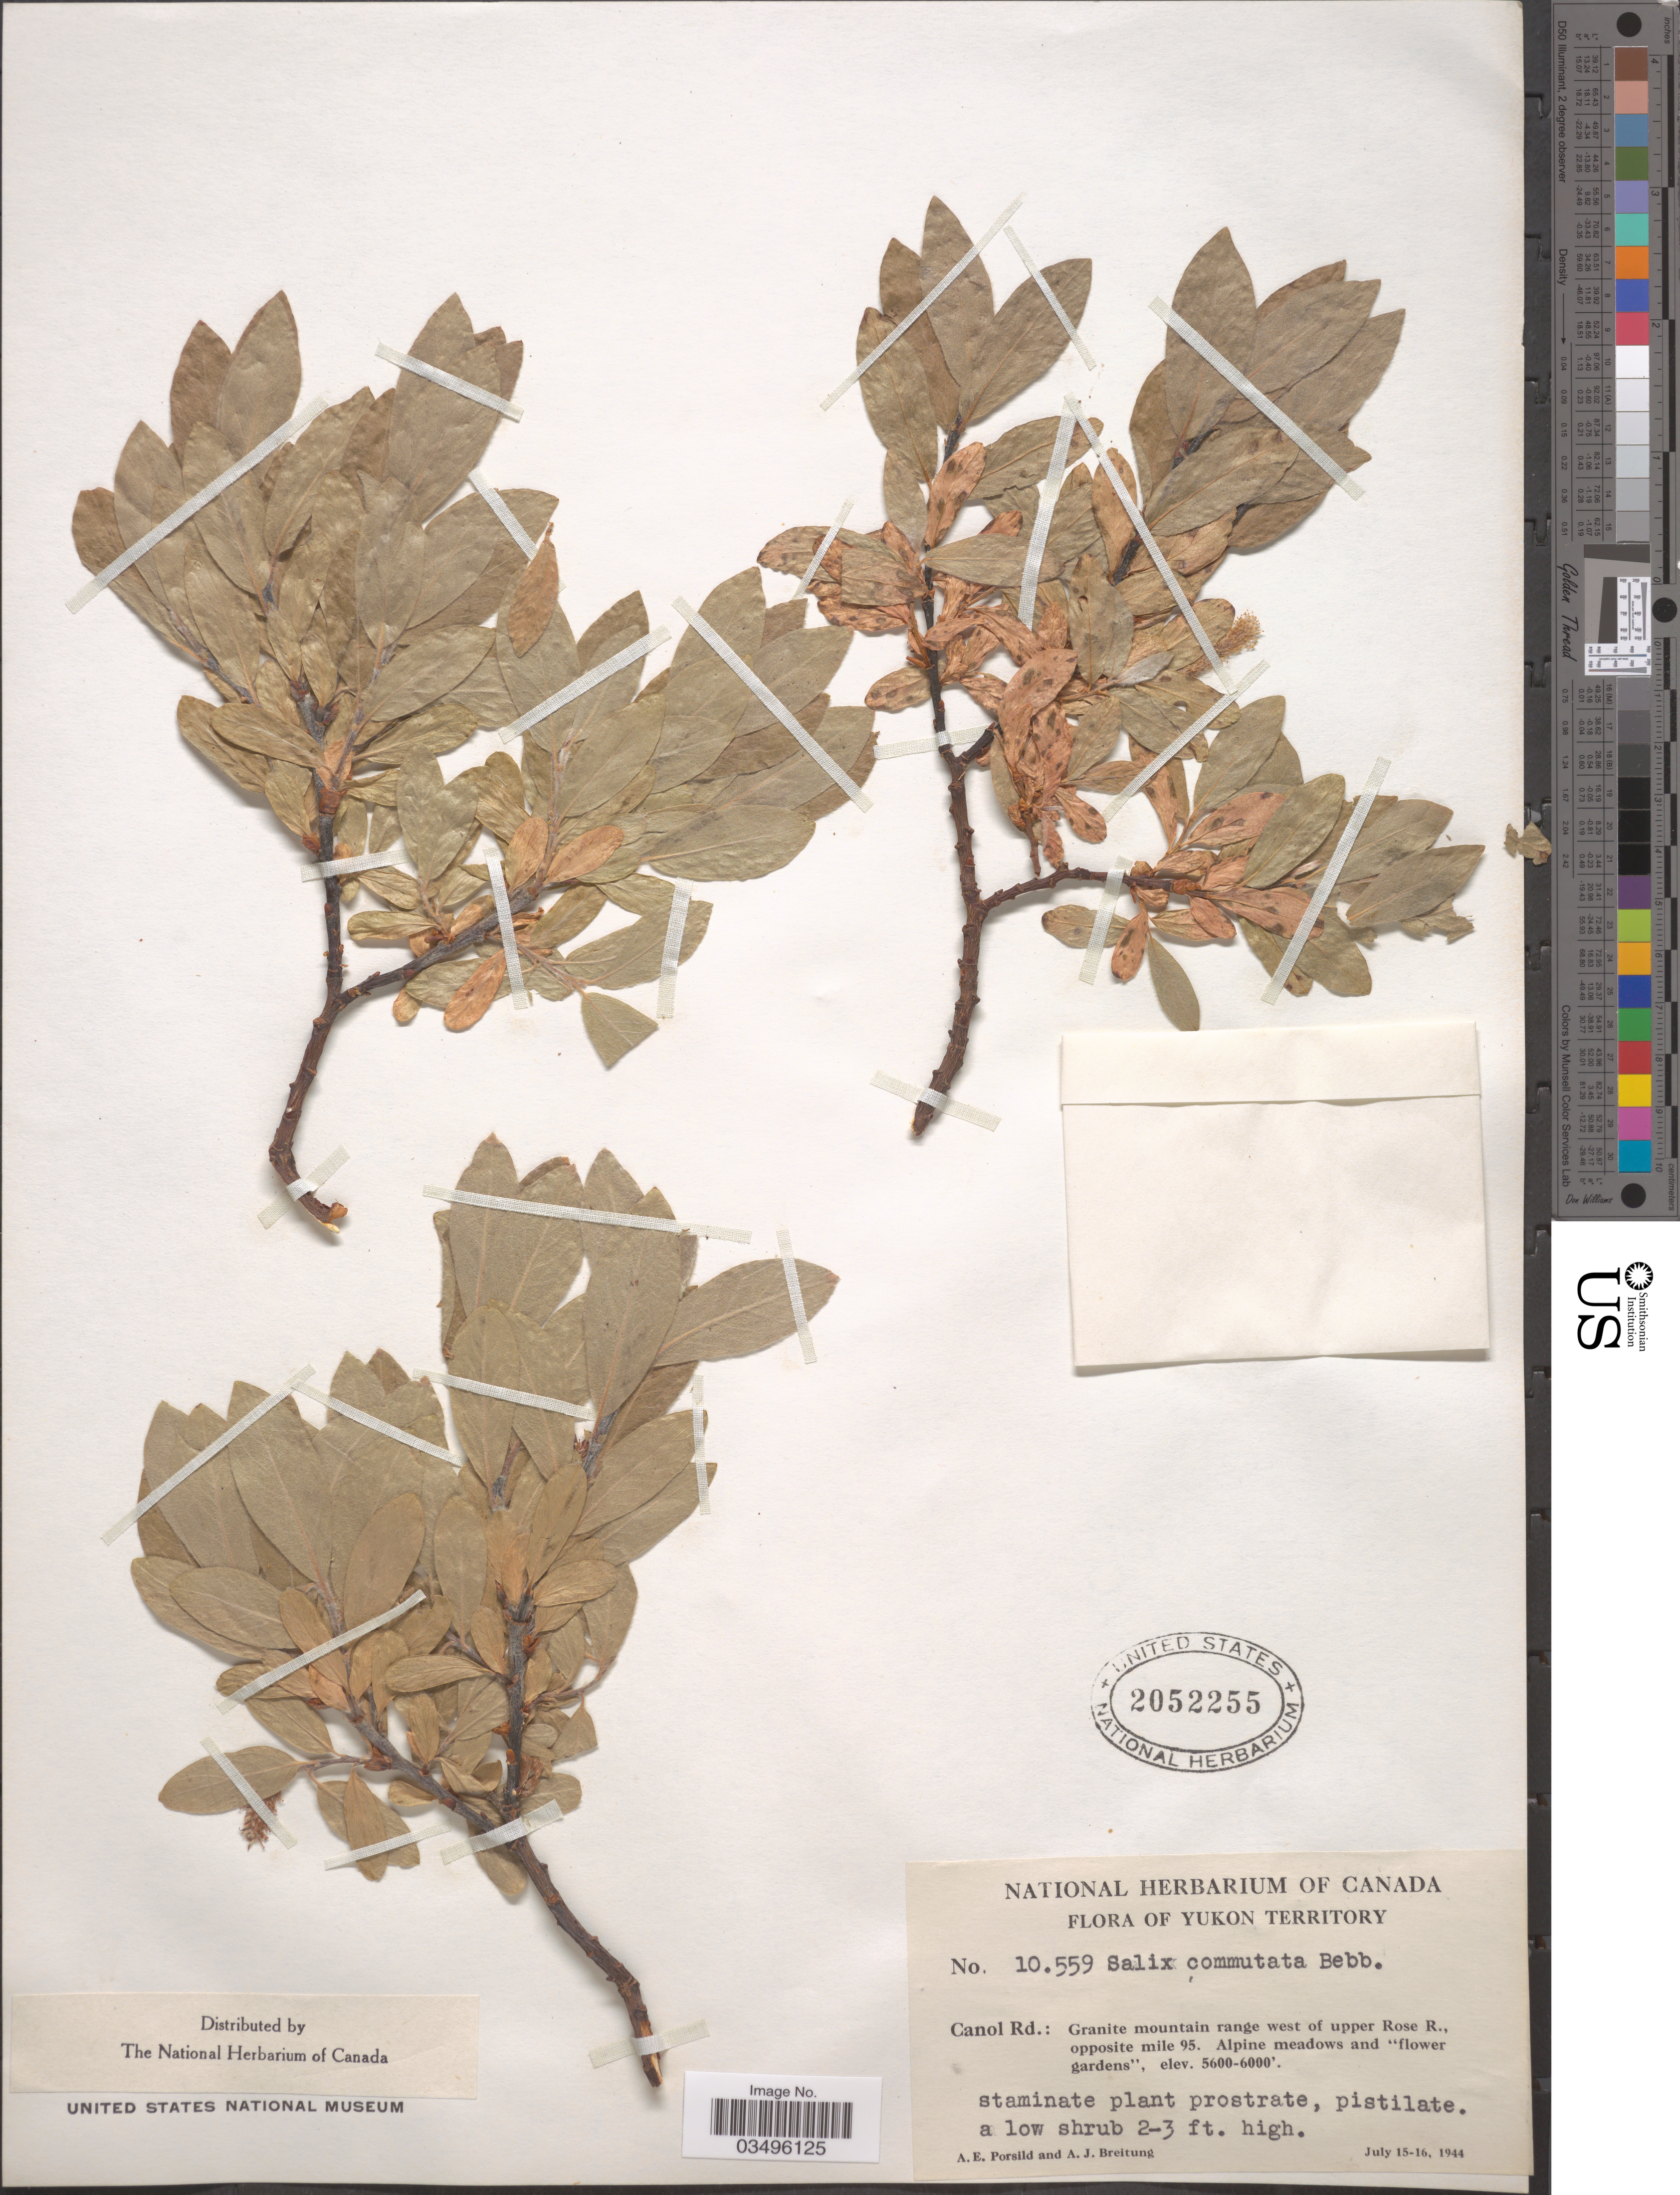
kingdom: Plantae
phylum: Tracheophyta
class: Magnoliopsida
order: Malpighiales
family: Salicaceae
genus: Salix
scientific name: Salix commutata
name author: Bebb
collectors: A. E. Porsild & A. Breitung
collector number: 10559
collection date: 1944-07-15/1944-07-16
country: Canada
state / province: Yukon Territory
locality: Canol Rd.: Granite mountain range west of Upper Rose R., opposite mile 95.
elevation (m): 1707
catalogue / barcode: US 2052255